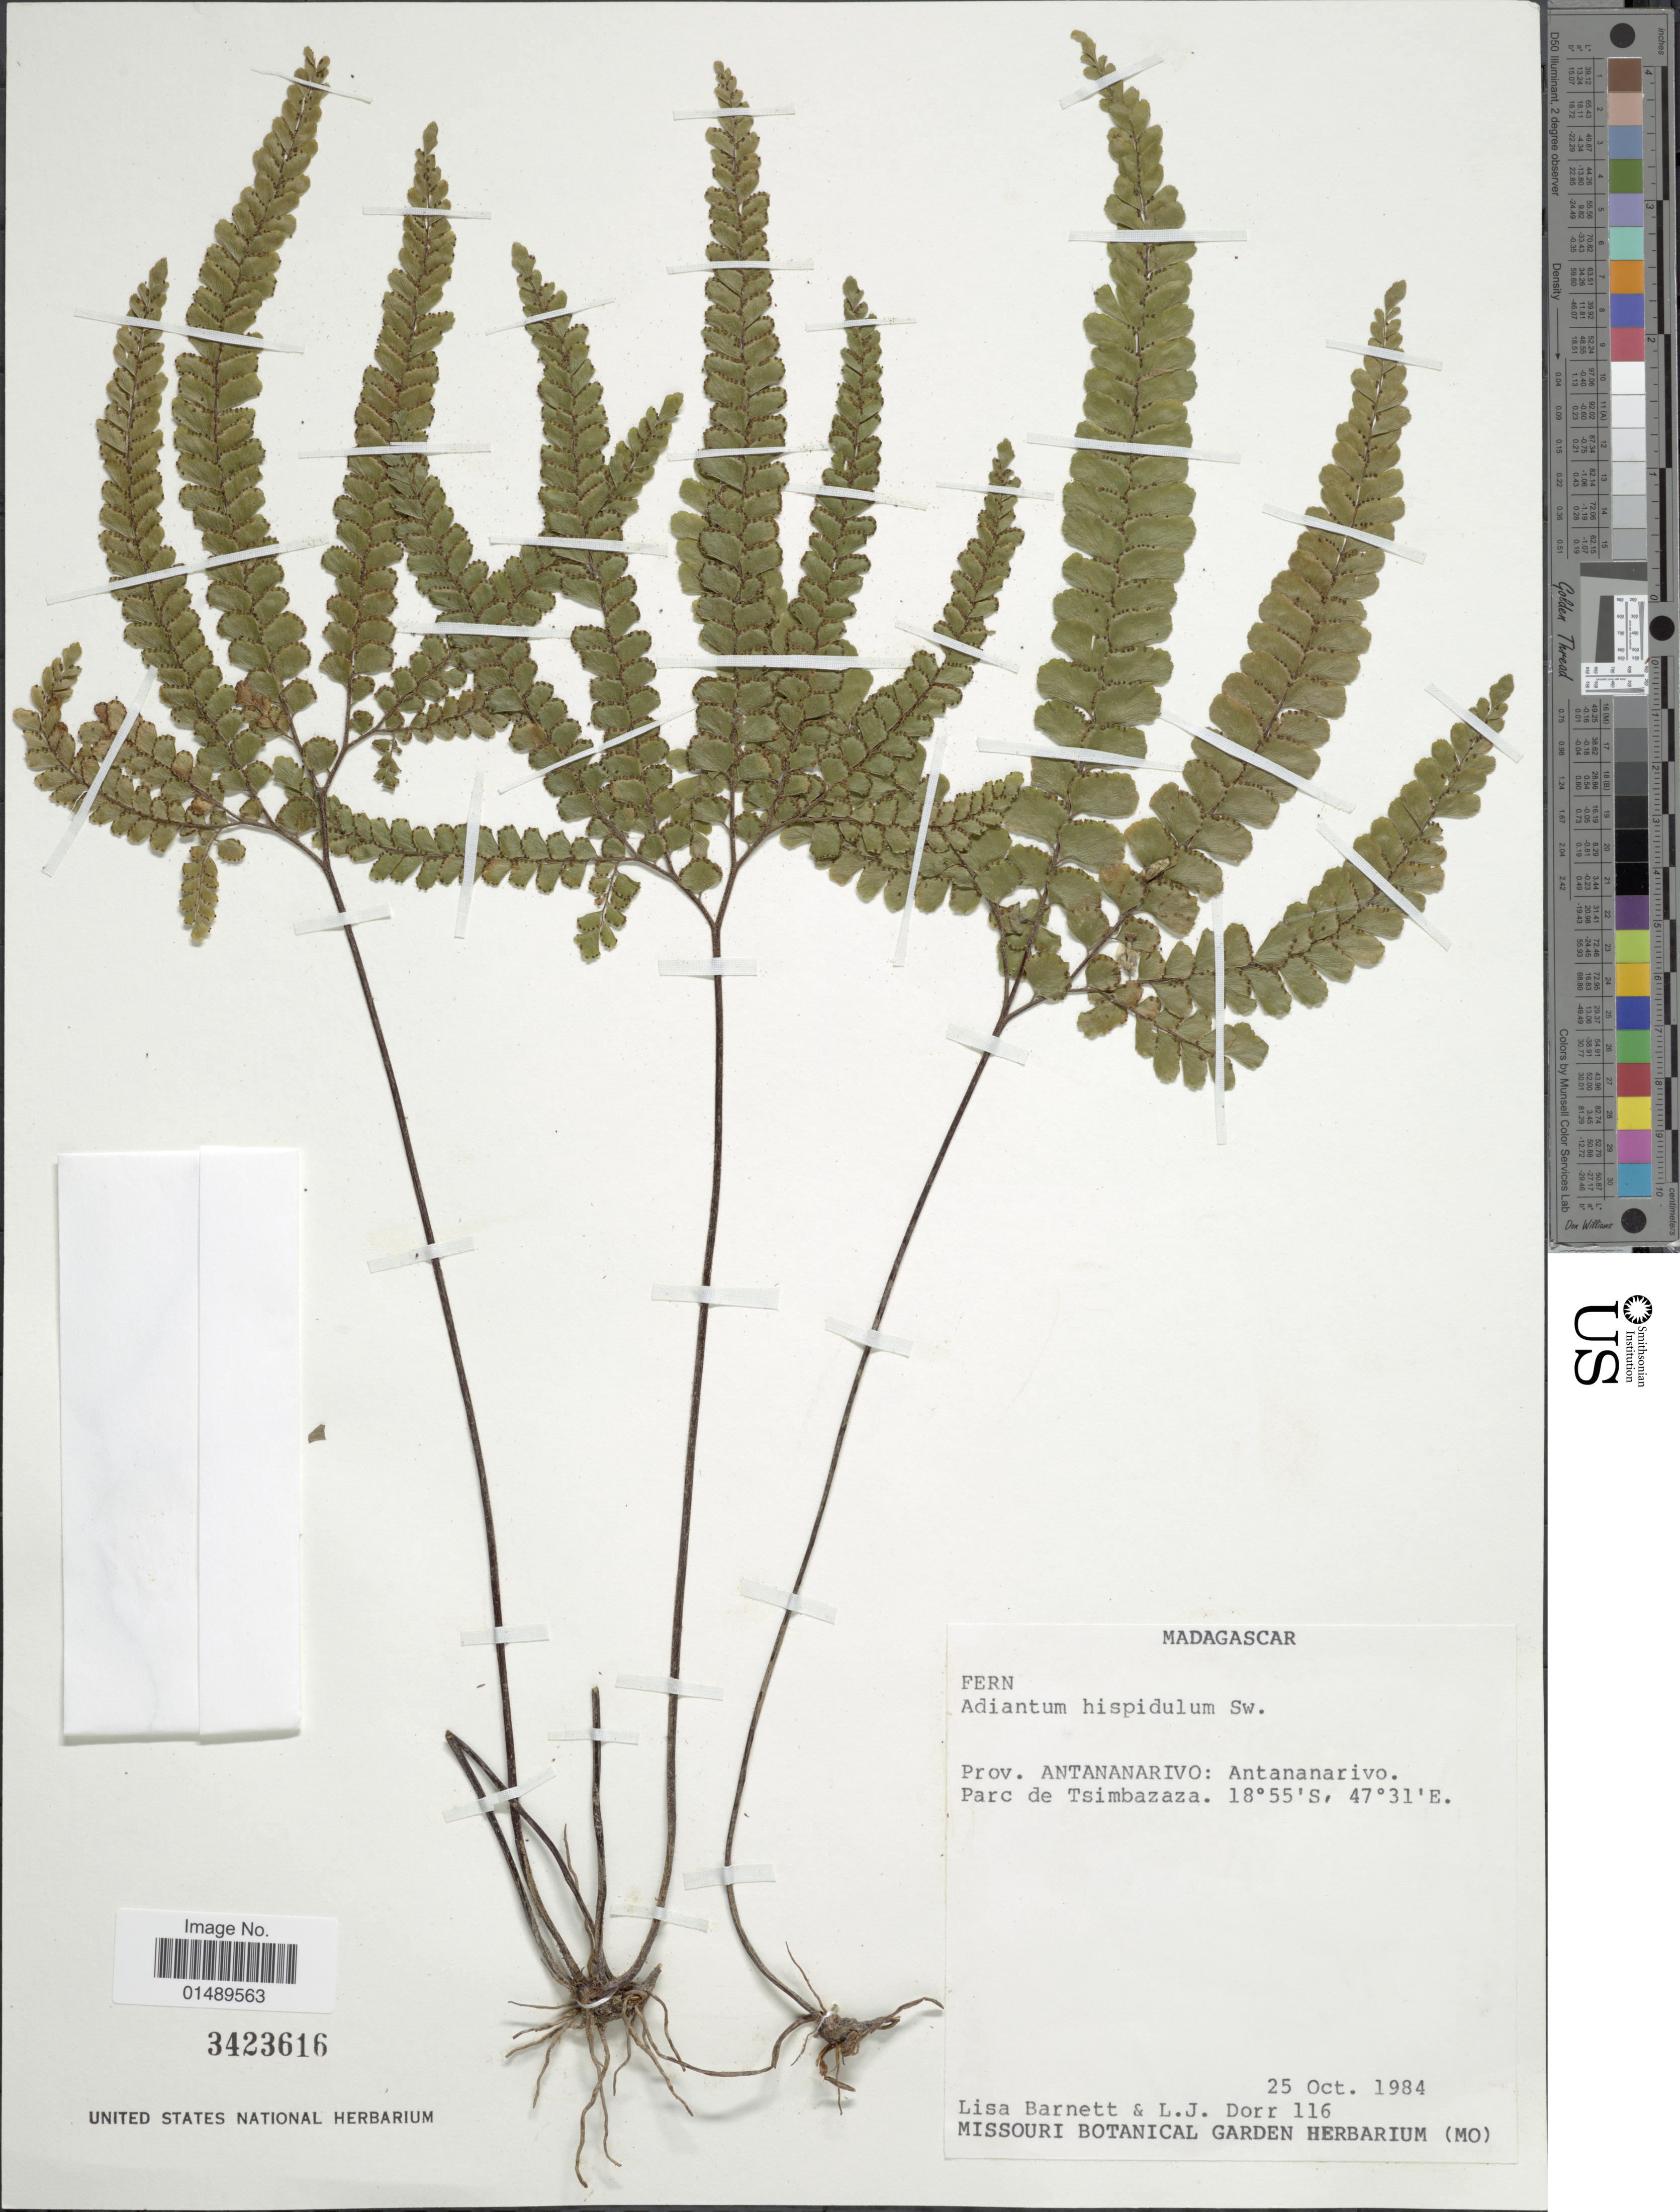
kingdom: Plantae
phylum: Tracheophyta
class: Polypodiopsida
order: Polypodiales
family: Pteridaceae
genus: Adiantum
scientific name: Adiantum hispidulum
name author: Sw.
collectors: L. C. Barnett & L. J. Dorr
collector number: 116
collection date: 1984-10-25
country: Madagascar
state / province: Analamanga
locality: Prov. Antananarivo: Antananarivo Parc de Tsimbazaza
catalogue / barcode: US 3423616